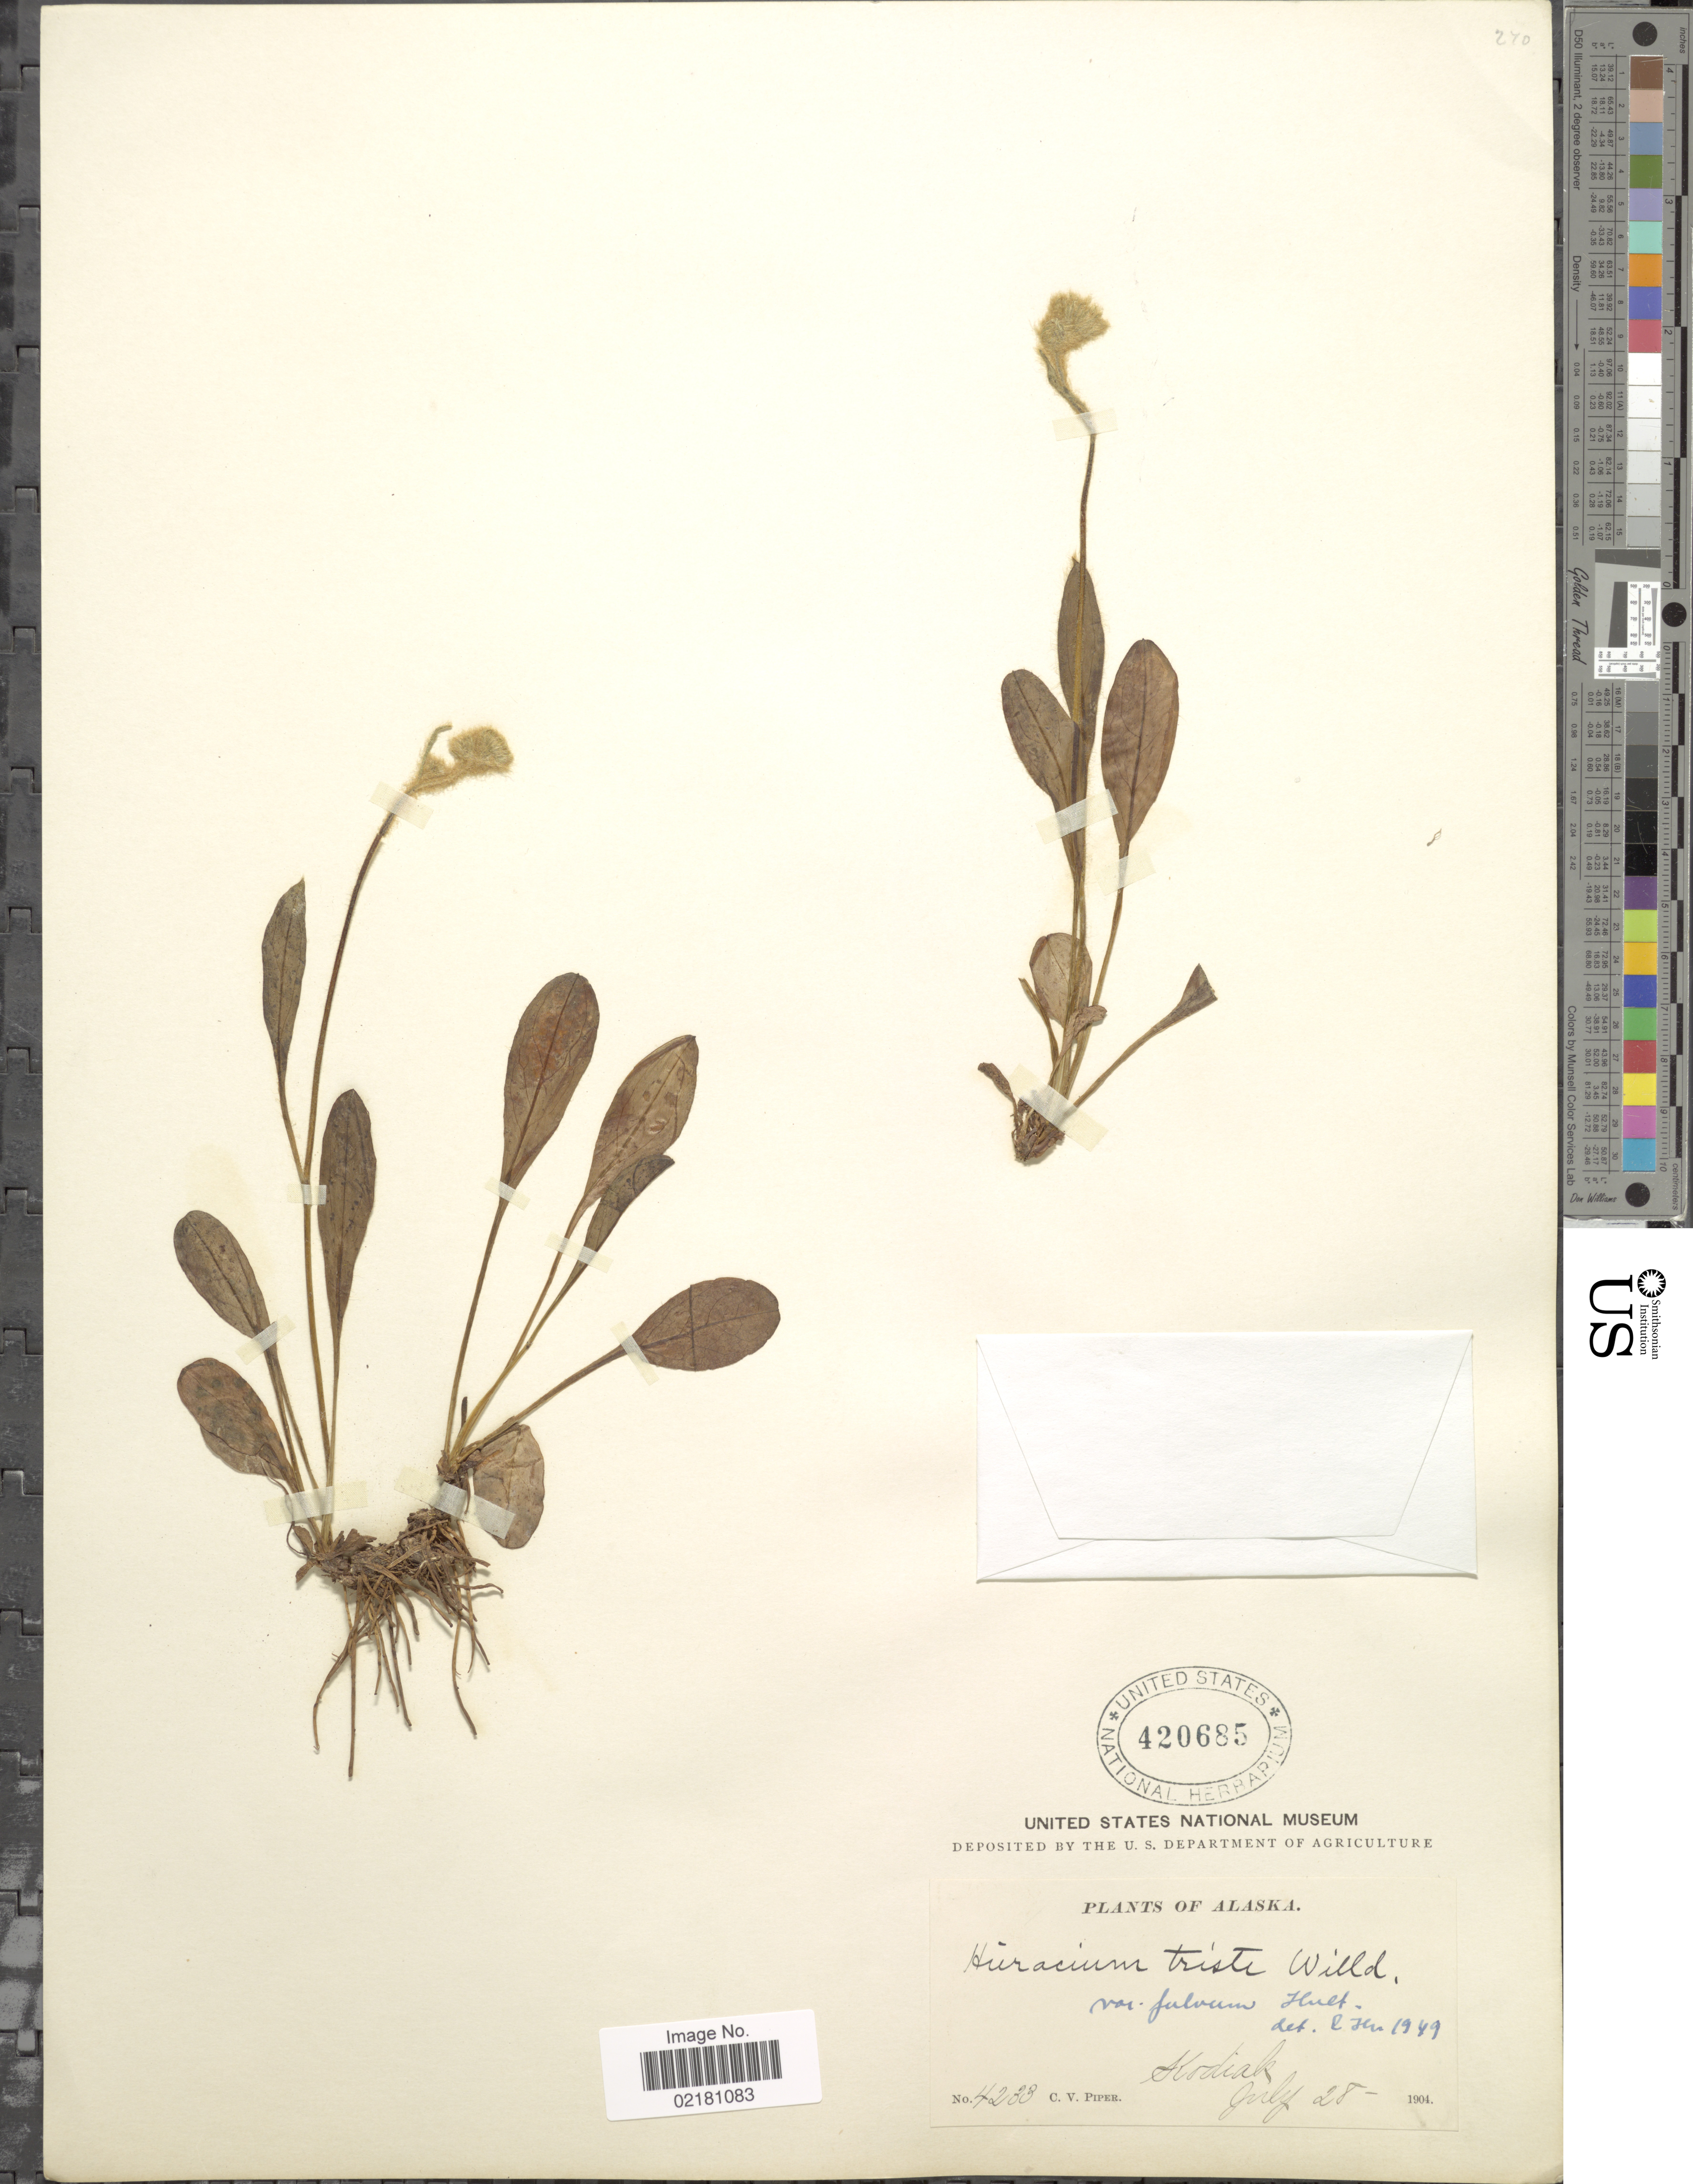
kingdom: Plantae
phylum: Tracheophyta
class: Magnoliopsida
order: Asterales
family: Asteraceae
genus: Hieracium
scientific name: Hieracium triste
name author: Willd. ex Spreng.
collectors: C. V. Piper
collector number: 4233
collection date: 1904-07-28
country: United States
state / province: Alaska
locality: Kodiak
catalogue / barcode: US 420685